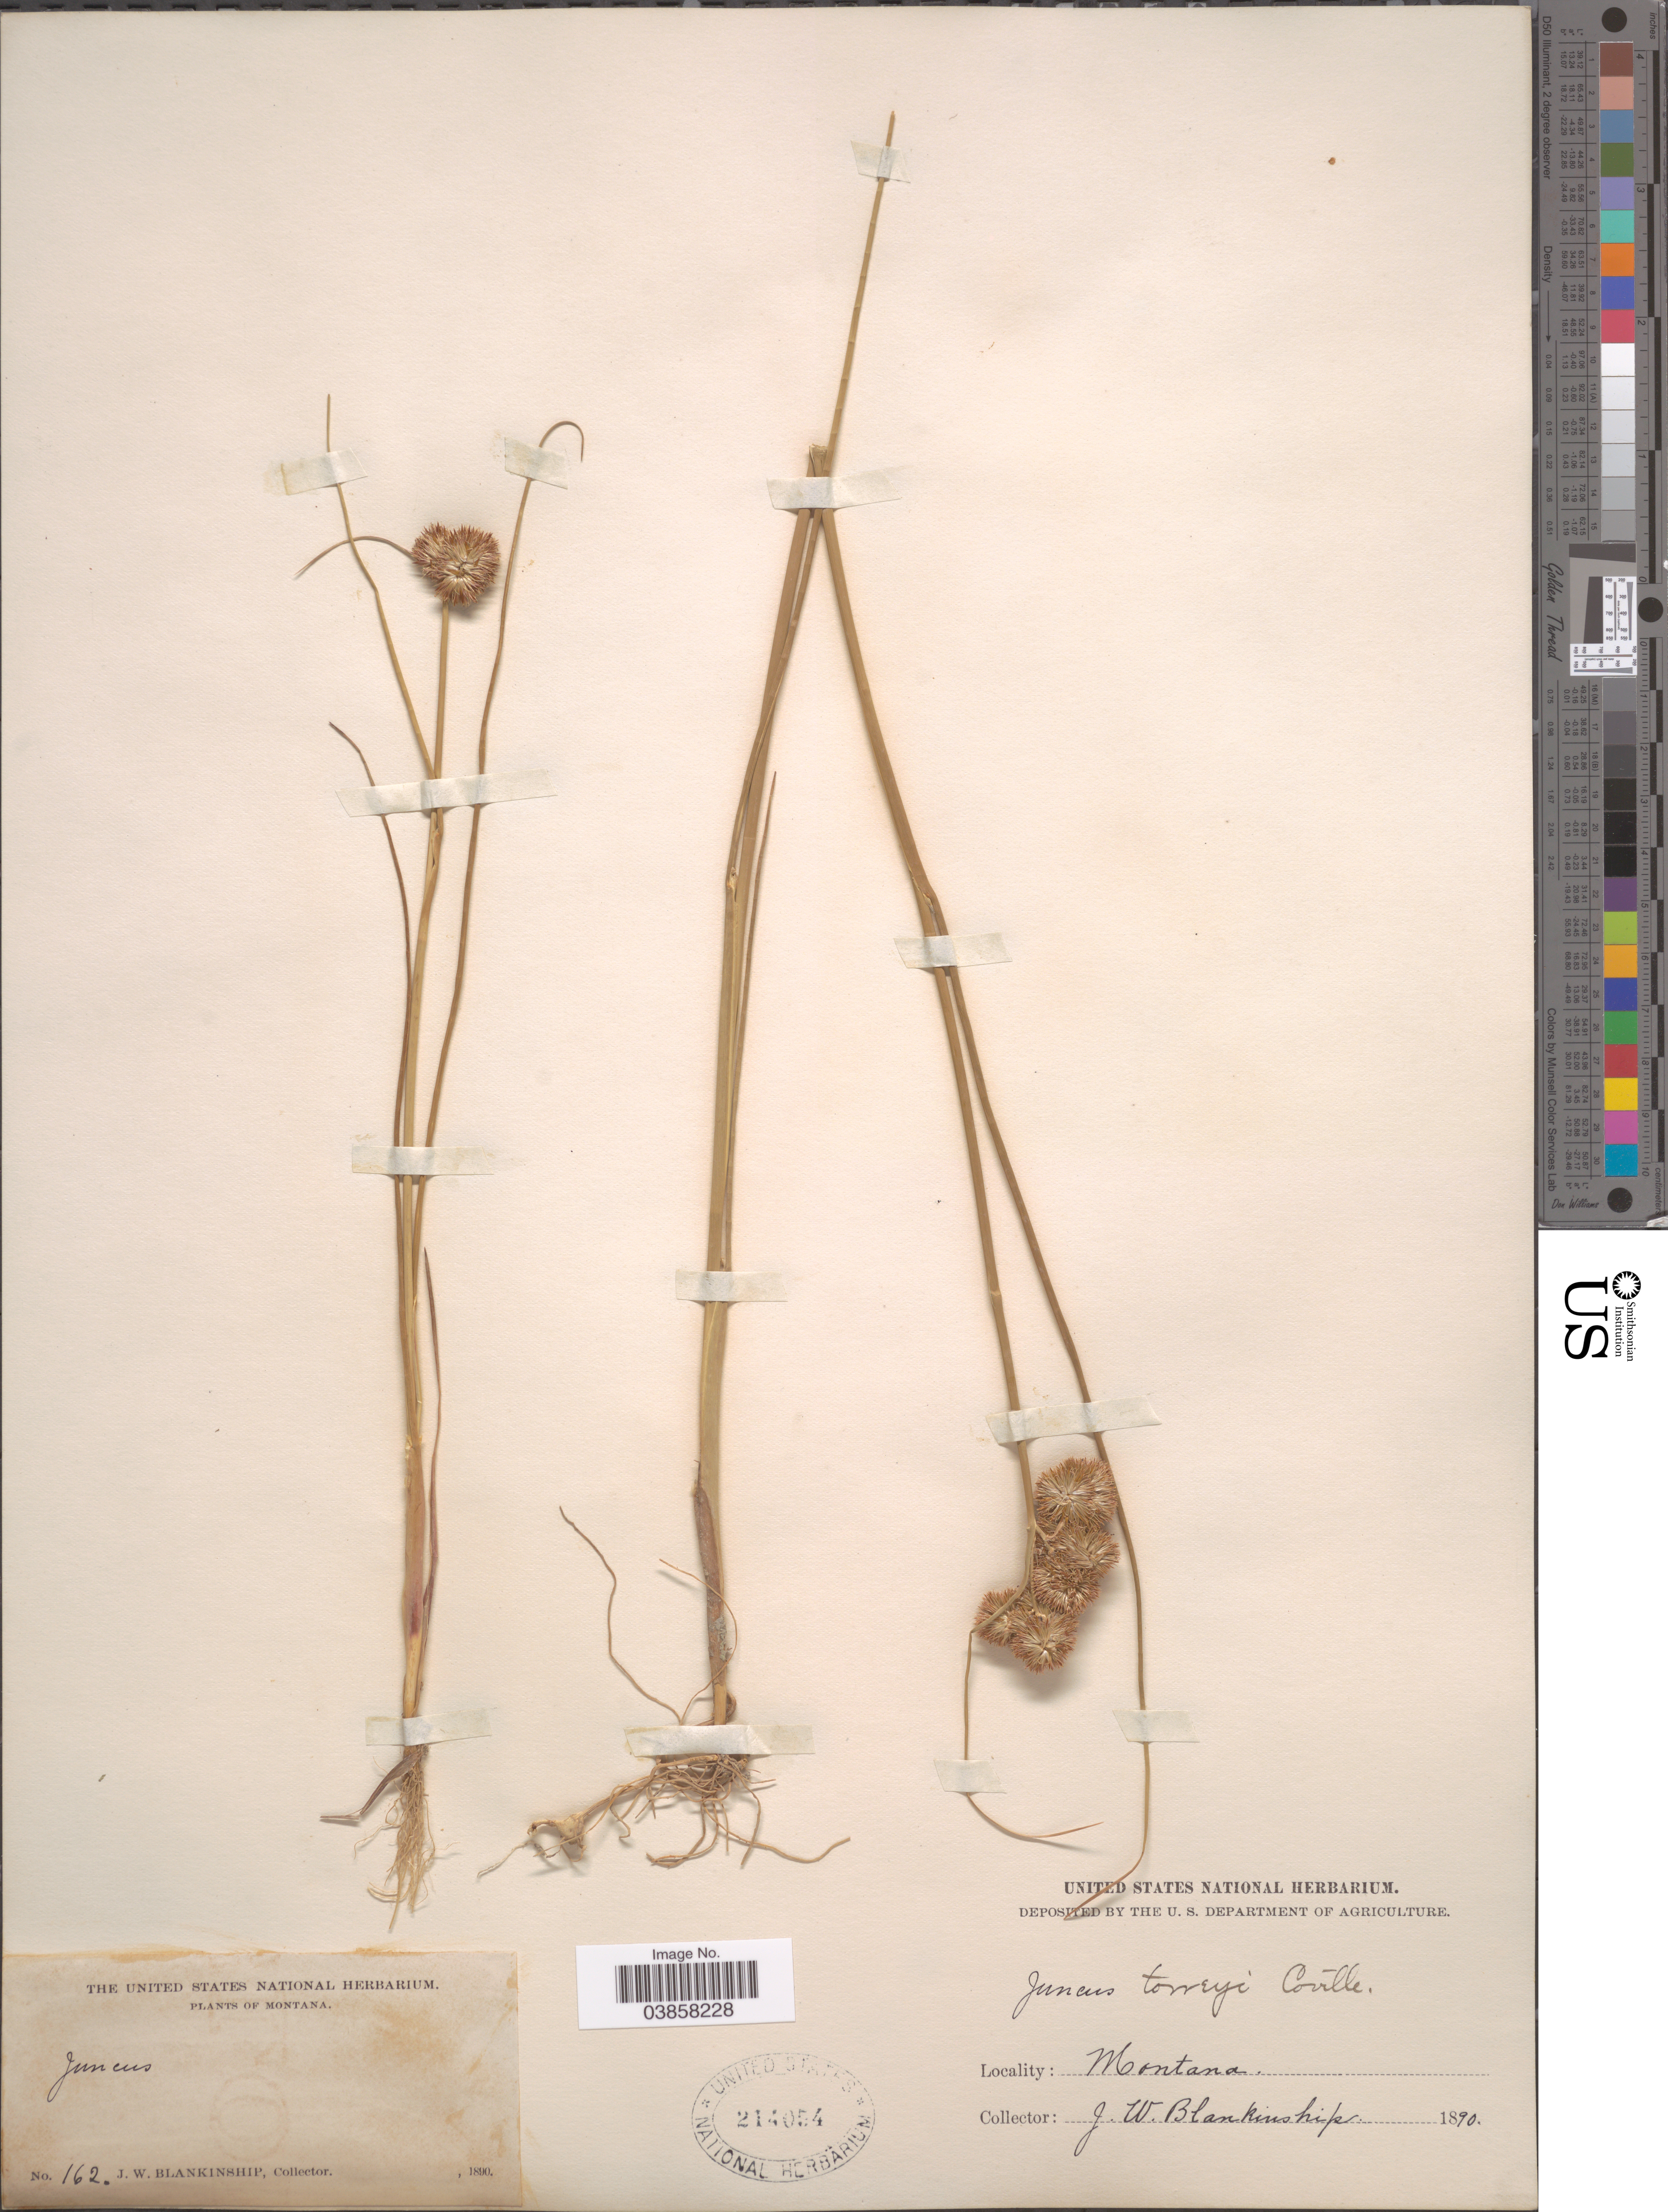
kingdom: Plantae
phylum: Tracheophyta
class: Liliopsida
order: Poales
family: Juncaceae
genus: Juncus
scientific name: Juncus torreyi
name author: Coville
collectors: J. W. Blankinship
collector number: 162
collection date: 1890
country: United States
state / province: Montana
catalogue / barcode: US 214054